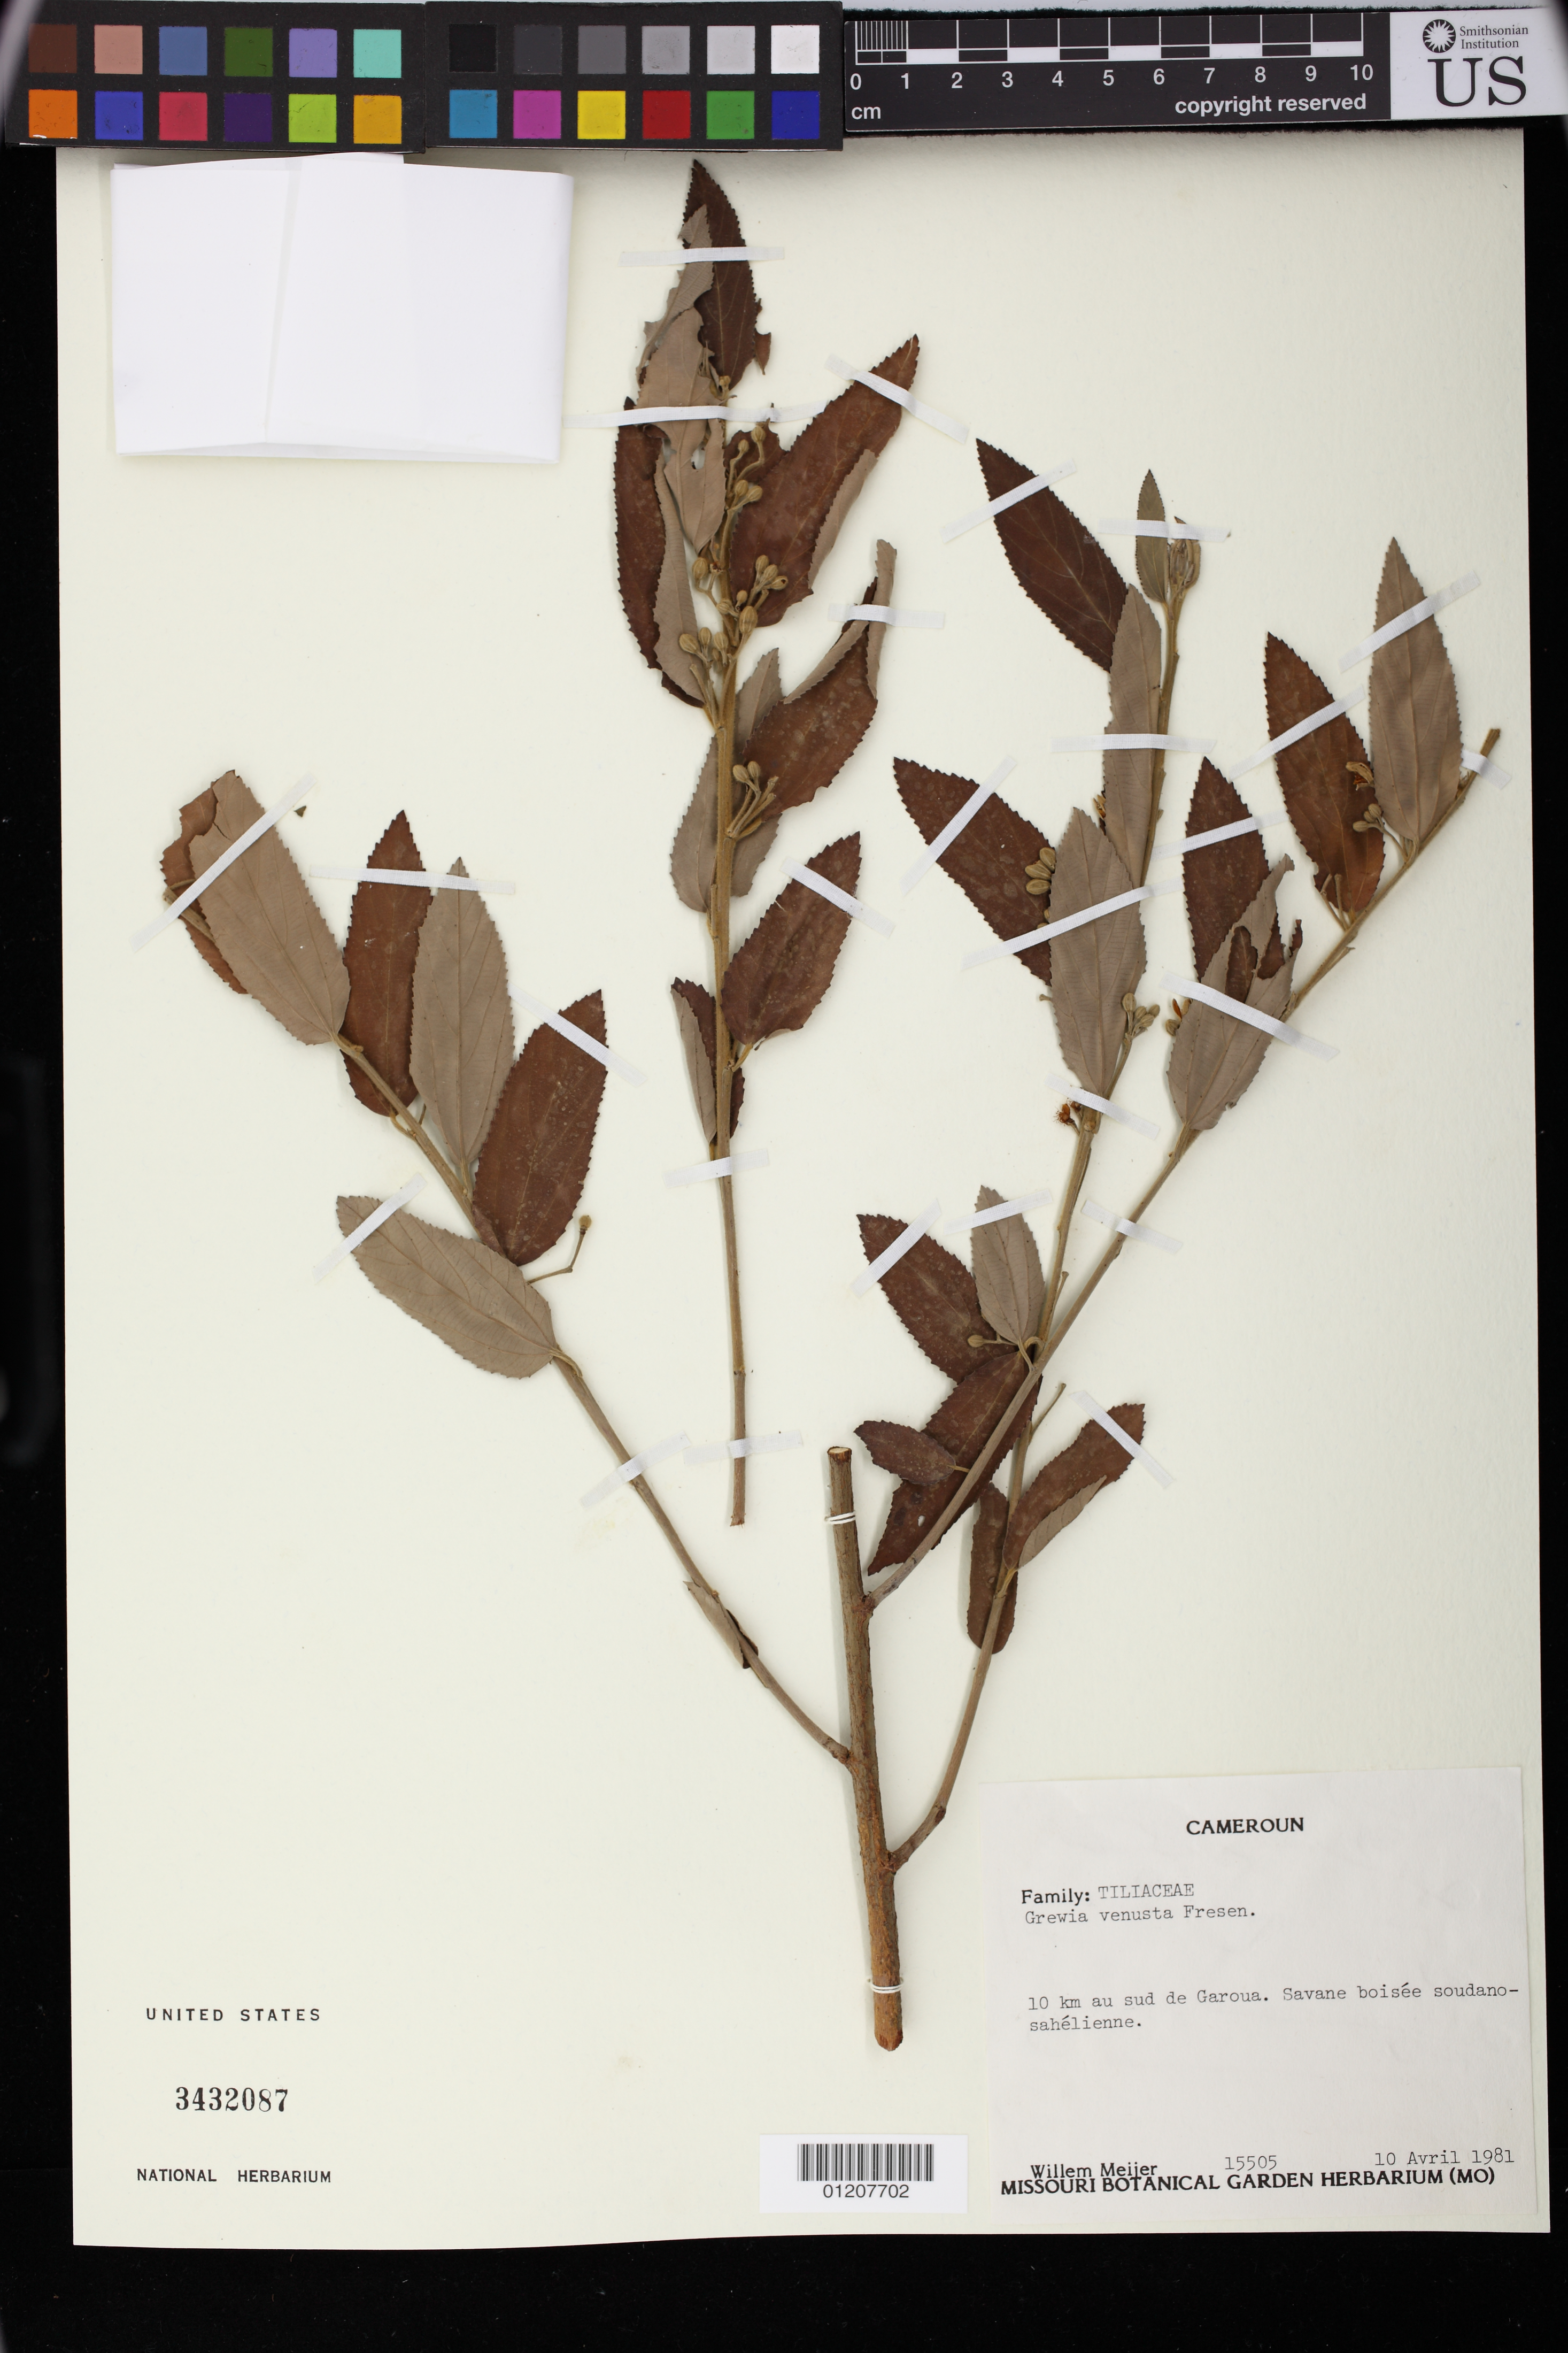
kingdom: Plantae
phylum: Tracheophyta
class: Magnoliopsida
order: Malvales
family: Malvaceae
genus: Grewia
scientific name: Grewia mollis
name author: Juss.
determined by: Jourdain-Fievet, L.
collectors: W. Meijer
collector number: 15505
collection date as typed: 04 Oct 1981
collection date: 1981-10-04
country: Cameroon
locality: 10 km au sud de Garoua.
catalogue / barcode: US 3432087